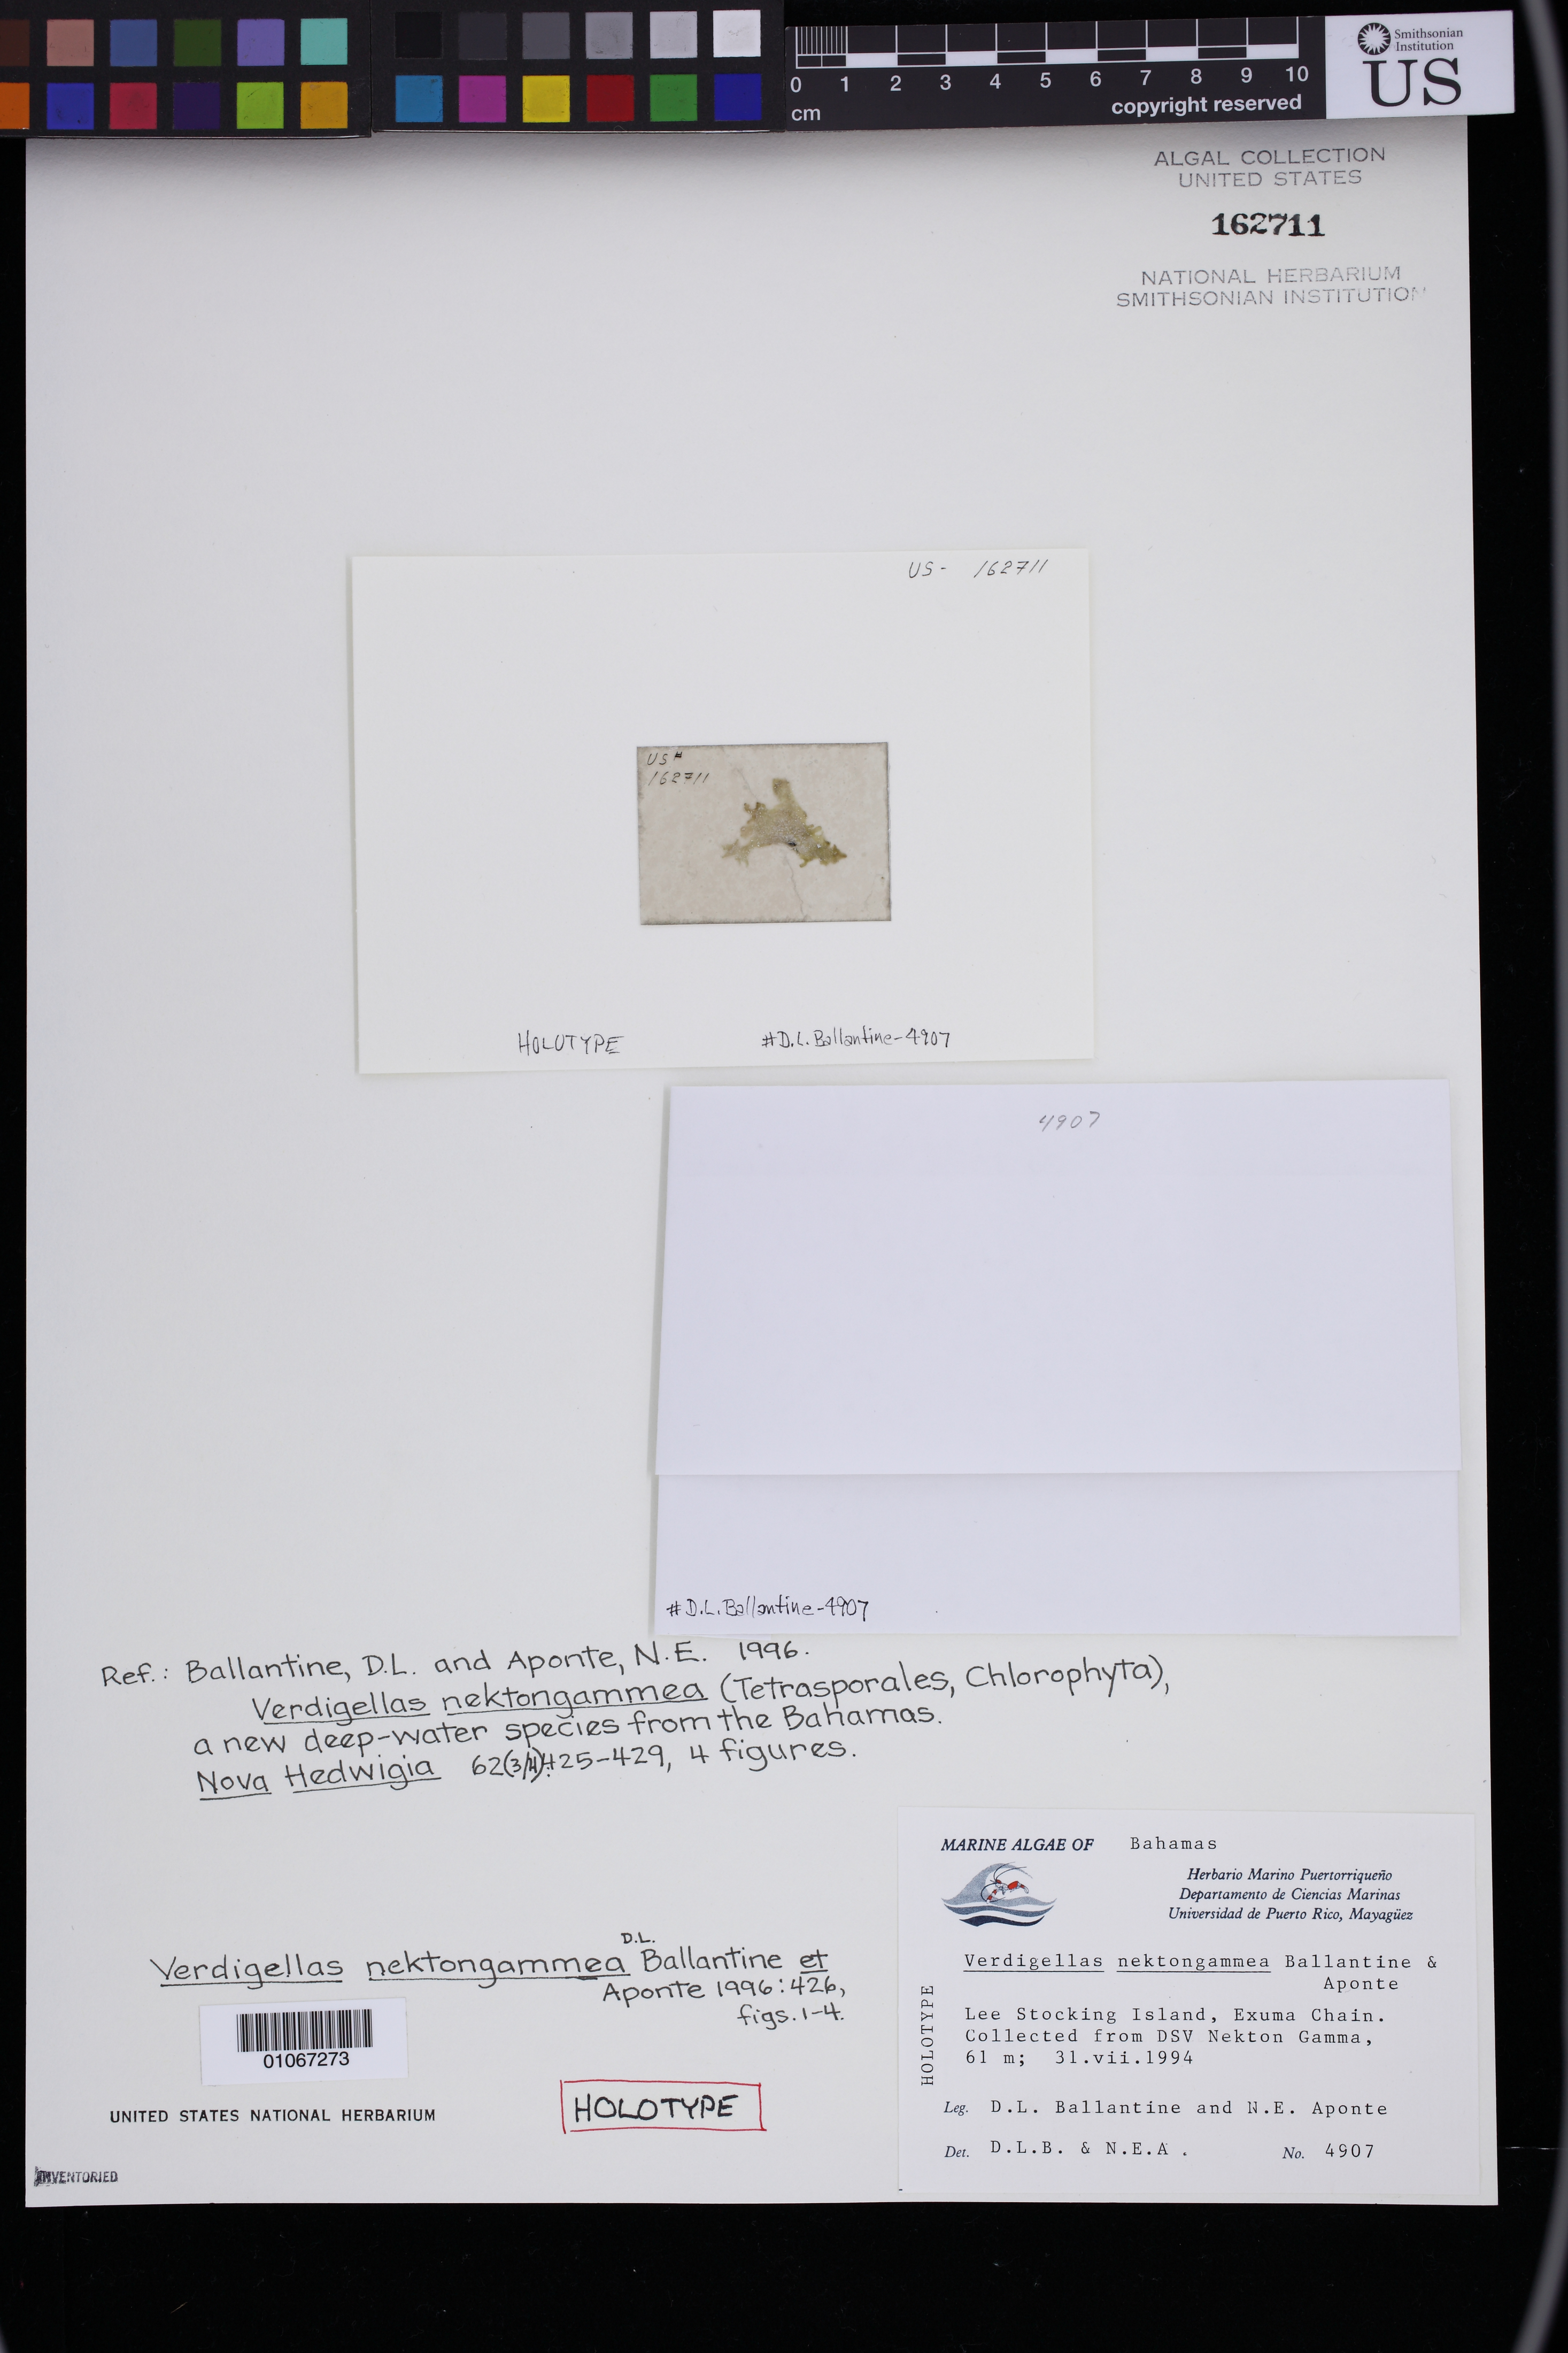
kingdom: Plantae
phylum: Chlorophyta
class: Prasinophyceae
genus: Verdigellas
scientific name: Verdigellas nektongammea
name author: D.L. Ballant. & N.E.Aponte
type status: Holotype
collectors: D.L. Ballantine & N. E. Aponte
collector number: DLB 4907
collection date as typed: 31 Jul 1994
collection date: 1994-07-31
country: Bahamas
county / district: Exuma District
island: Lee Stocking Island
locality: Deepwater Submergence Vehicle (DSV) Nekton Gamma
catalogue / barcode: US 162711